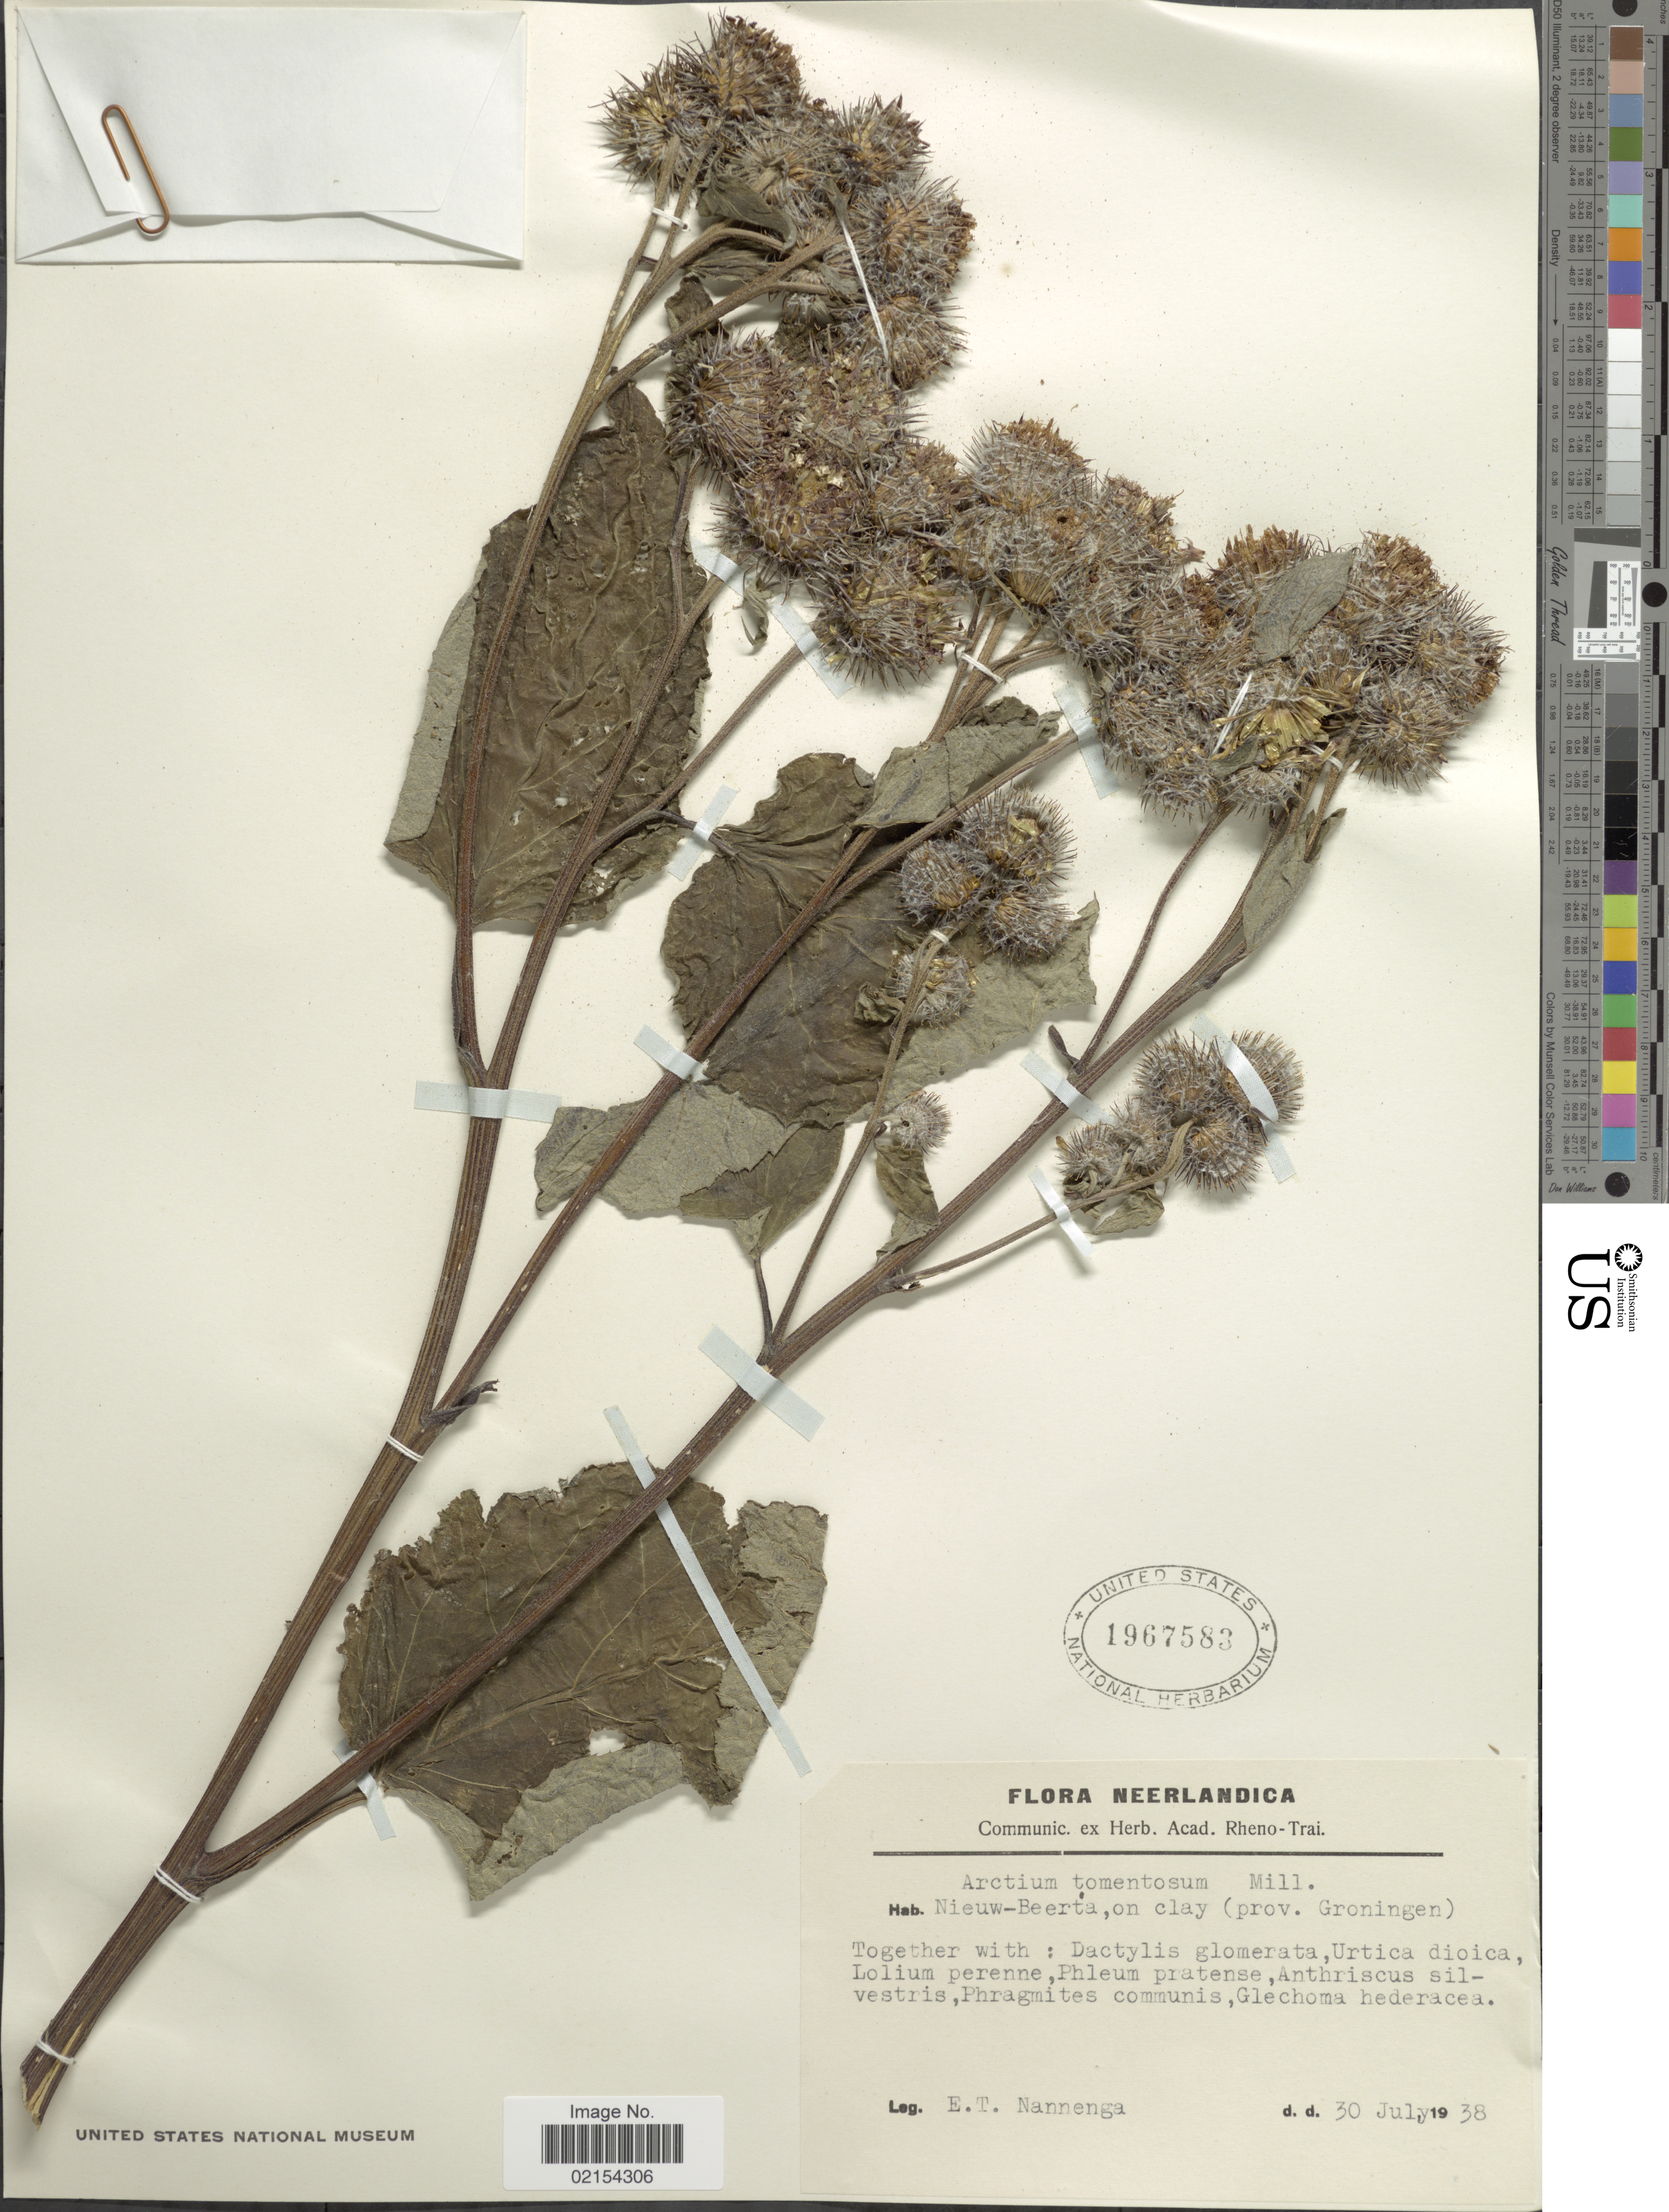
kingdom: Plantae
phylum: Tracheophyta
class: Magnoliopsida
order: Asterales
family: Asteraceae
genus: Arctium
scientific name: Arctium tomentosum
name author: Mill.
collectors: E. Nannegga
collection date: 1938-07-30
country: Netherlands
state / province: Groningen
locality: Nieuw-Beerta, on clay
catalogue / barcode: US 1967583